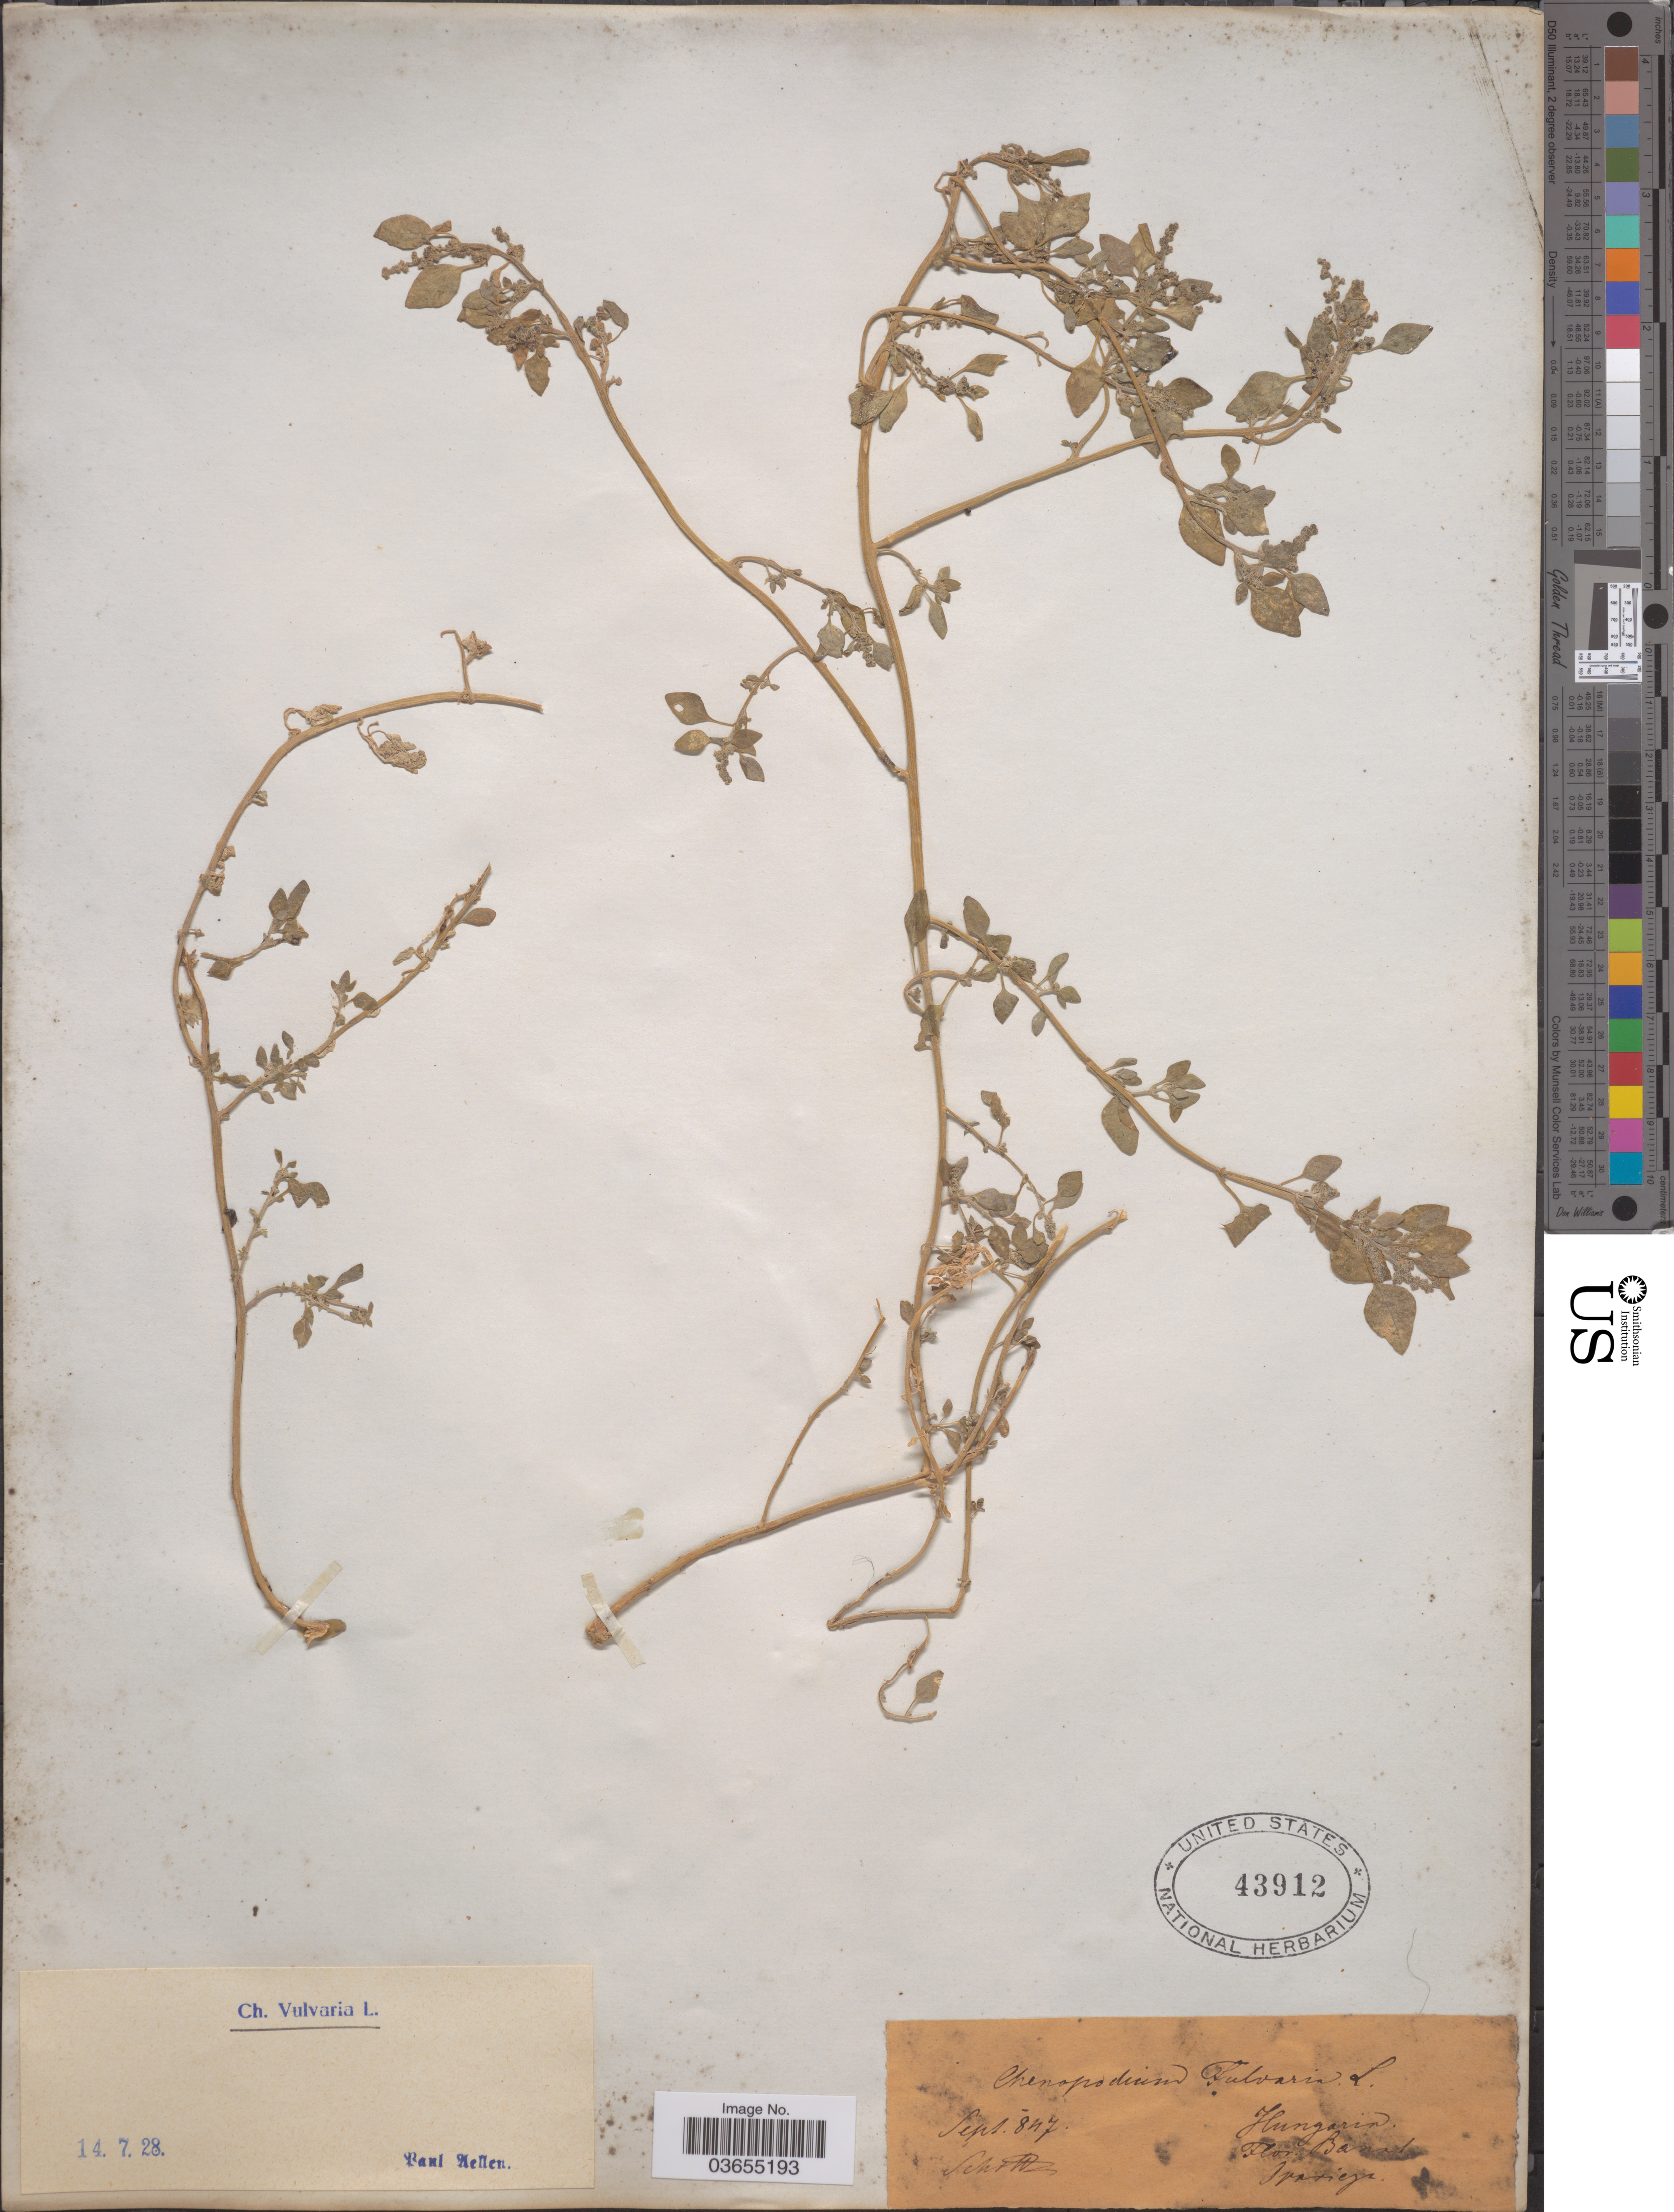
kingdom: Plantae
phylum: Tracheophyta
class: Magnoliopsida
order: Caryophyllales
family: Amaranthaceae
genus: Chenopodium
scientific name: Chenopodium vulvaria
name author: L.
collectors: Schott, --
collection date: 1847-09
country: Hungary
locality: Banat. Aparieza.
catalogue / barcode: US 43912